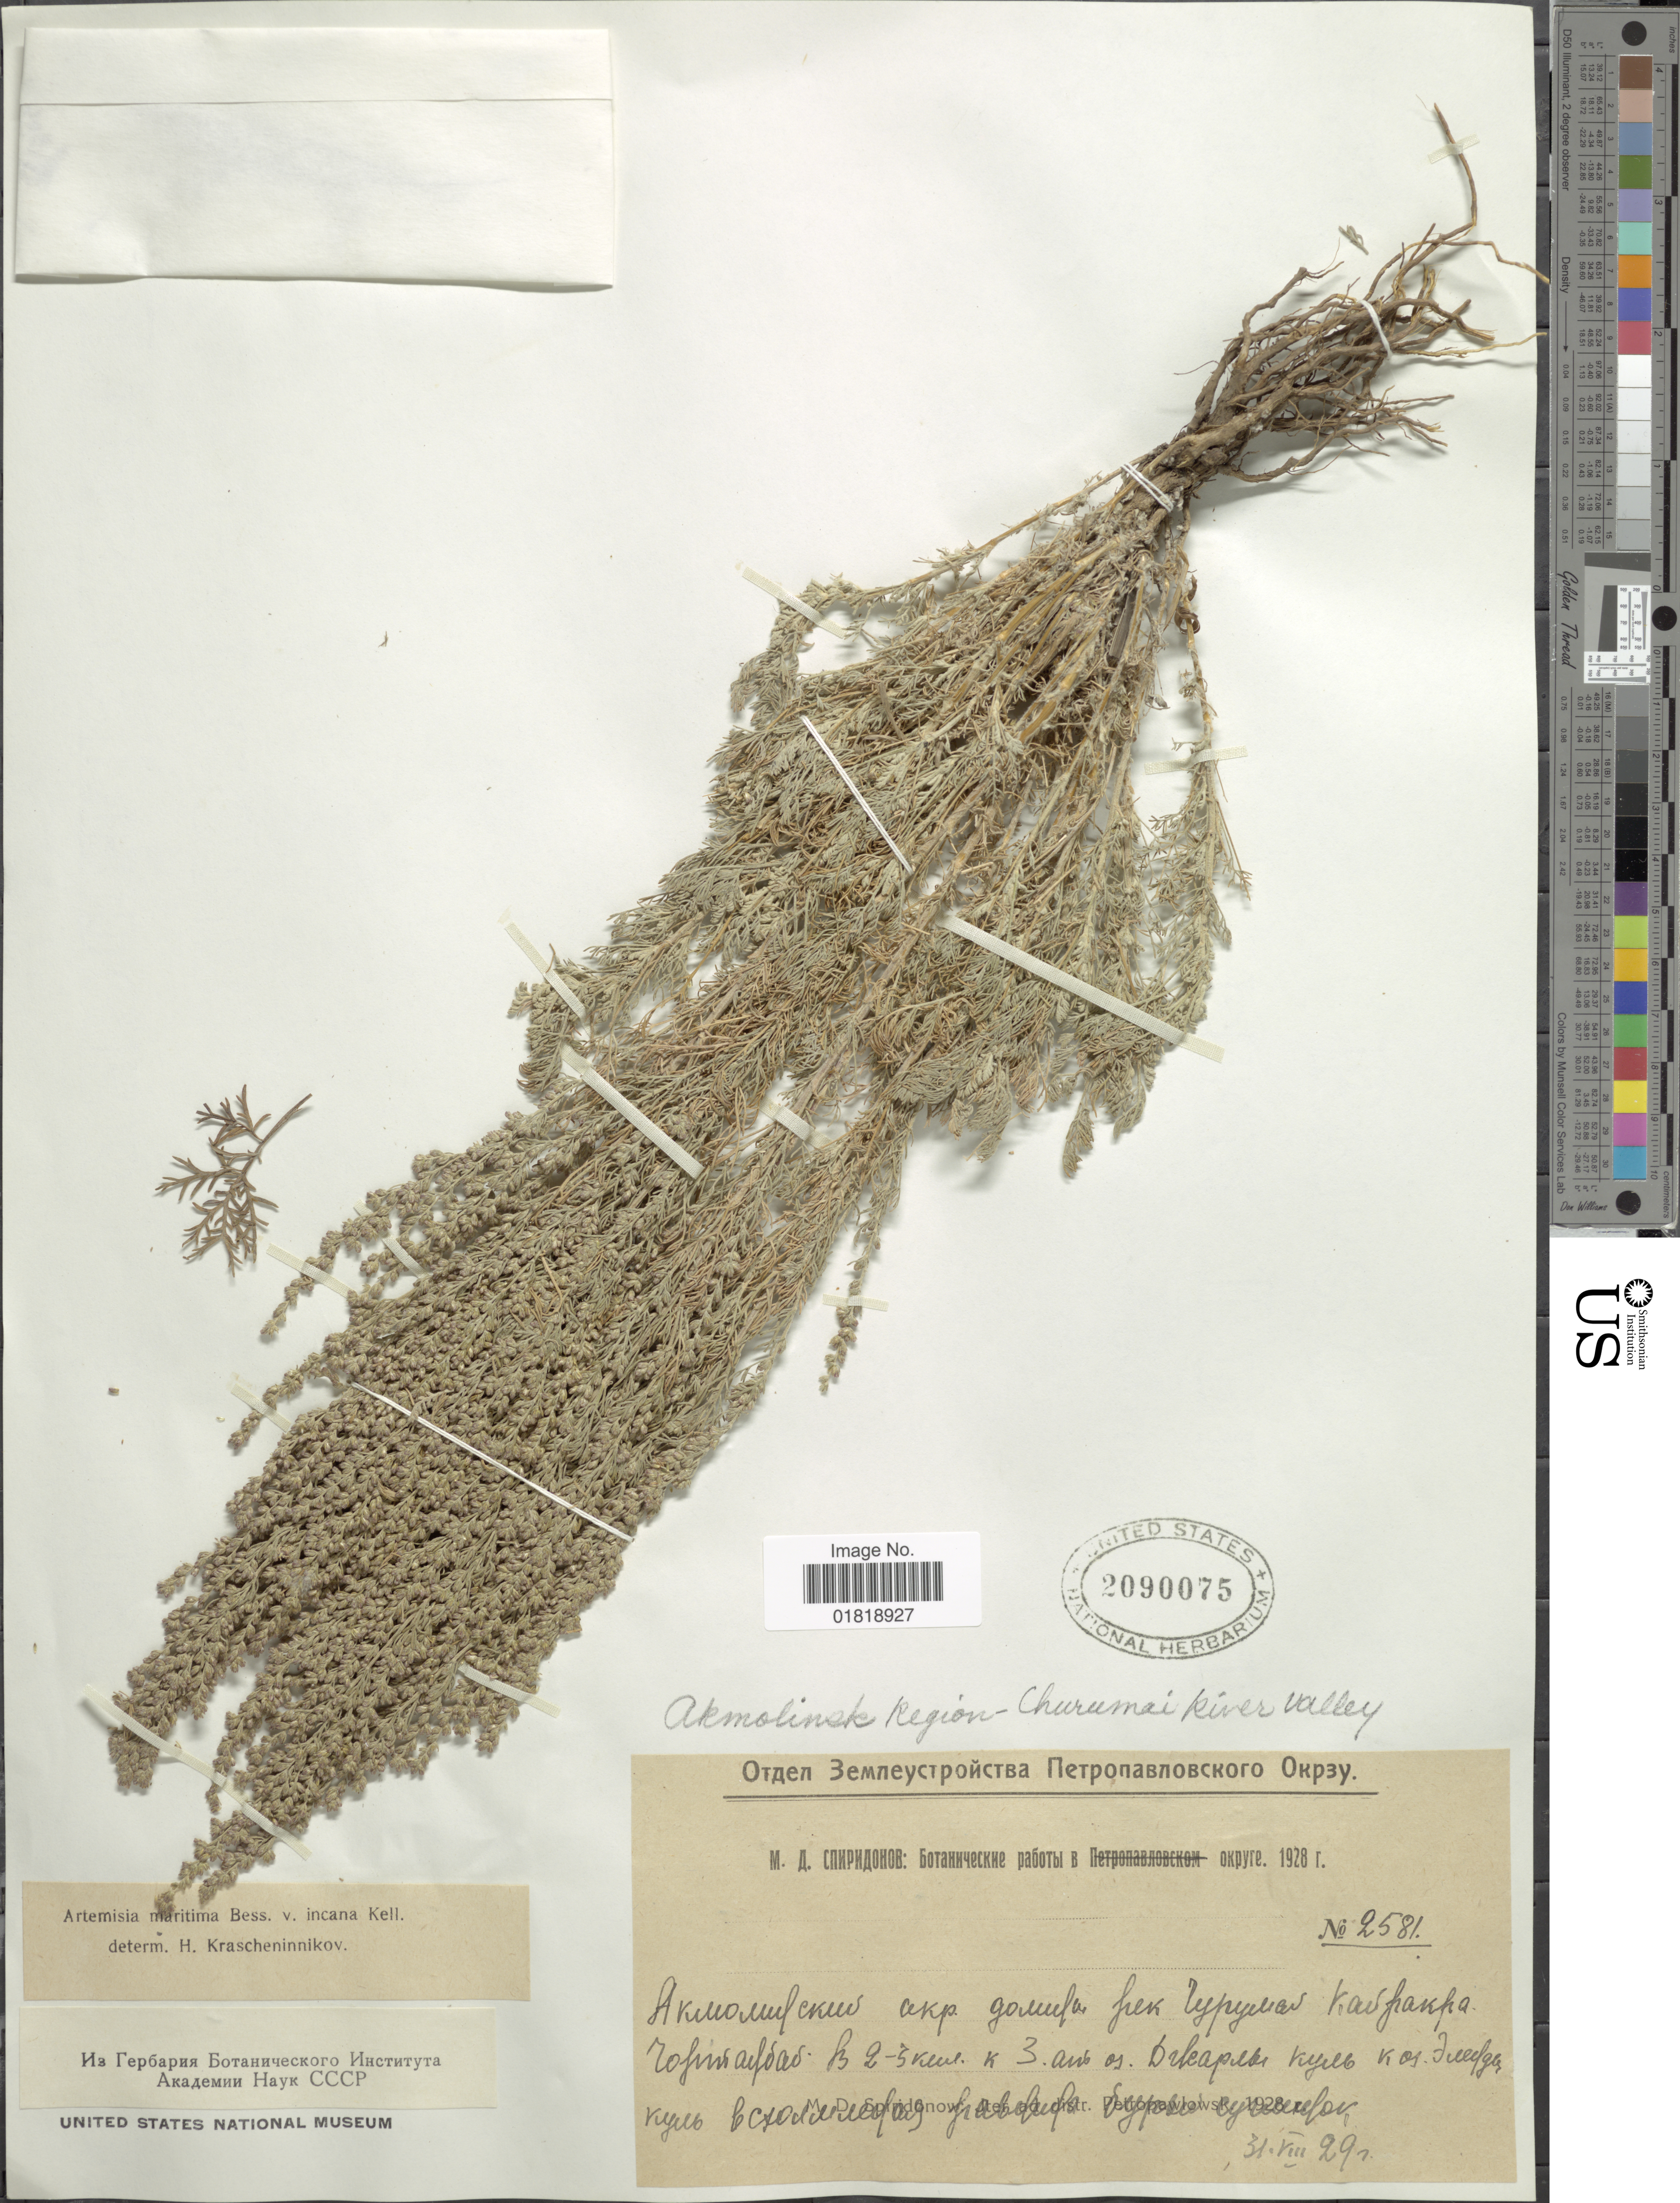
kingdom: Plantae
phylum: Tracheophyta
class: Magnoliopsida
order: Asterales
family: Asteraceae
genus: Artemisia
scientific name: Artemisia maritima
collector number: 2581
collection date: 1929-08-31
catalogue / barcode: US 2090075